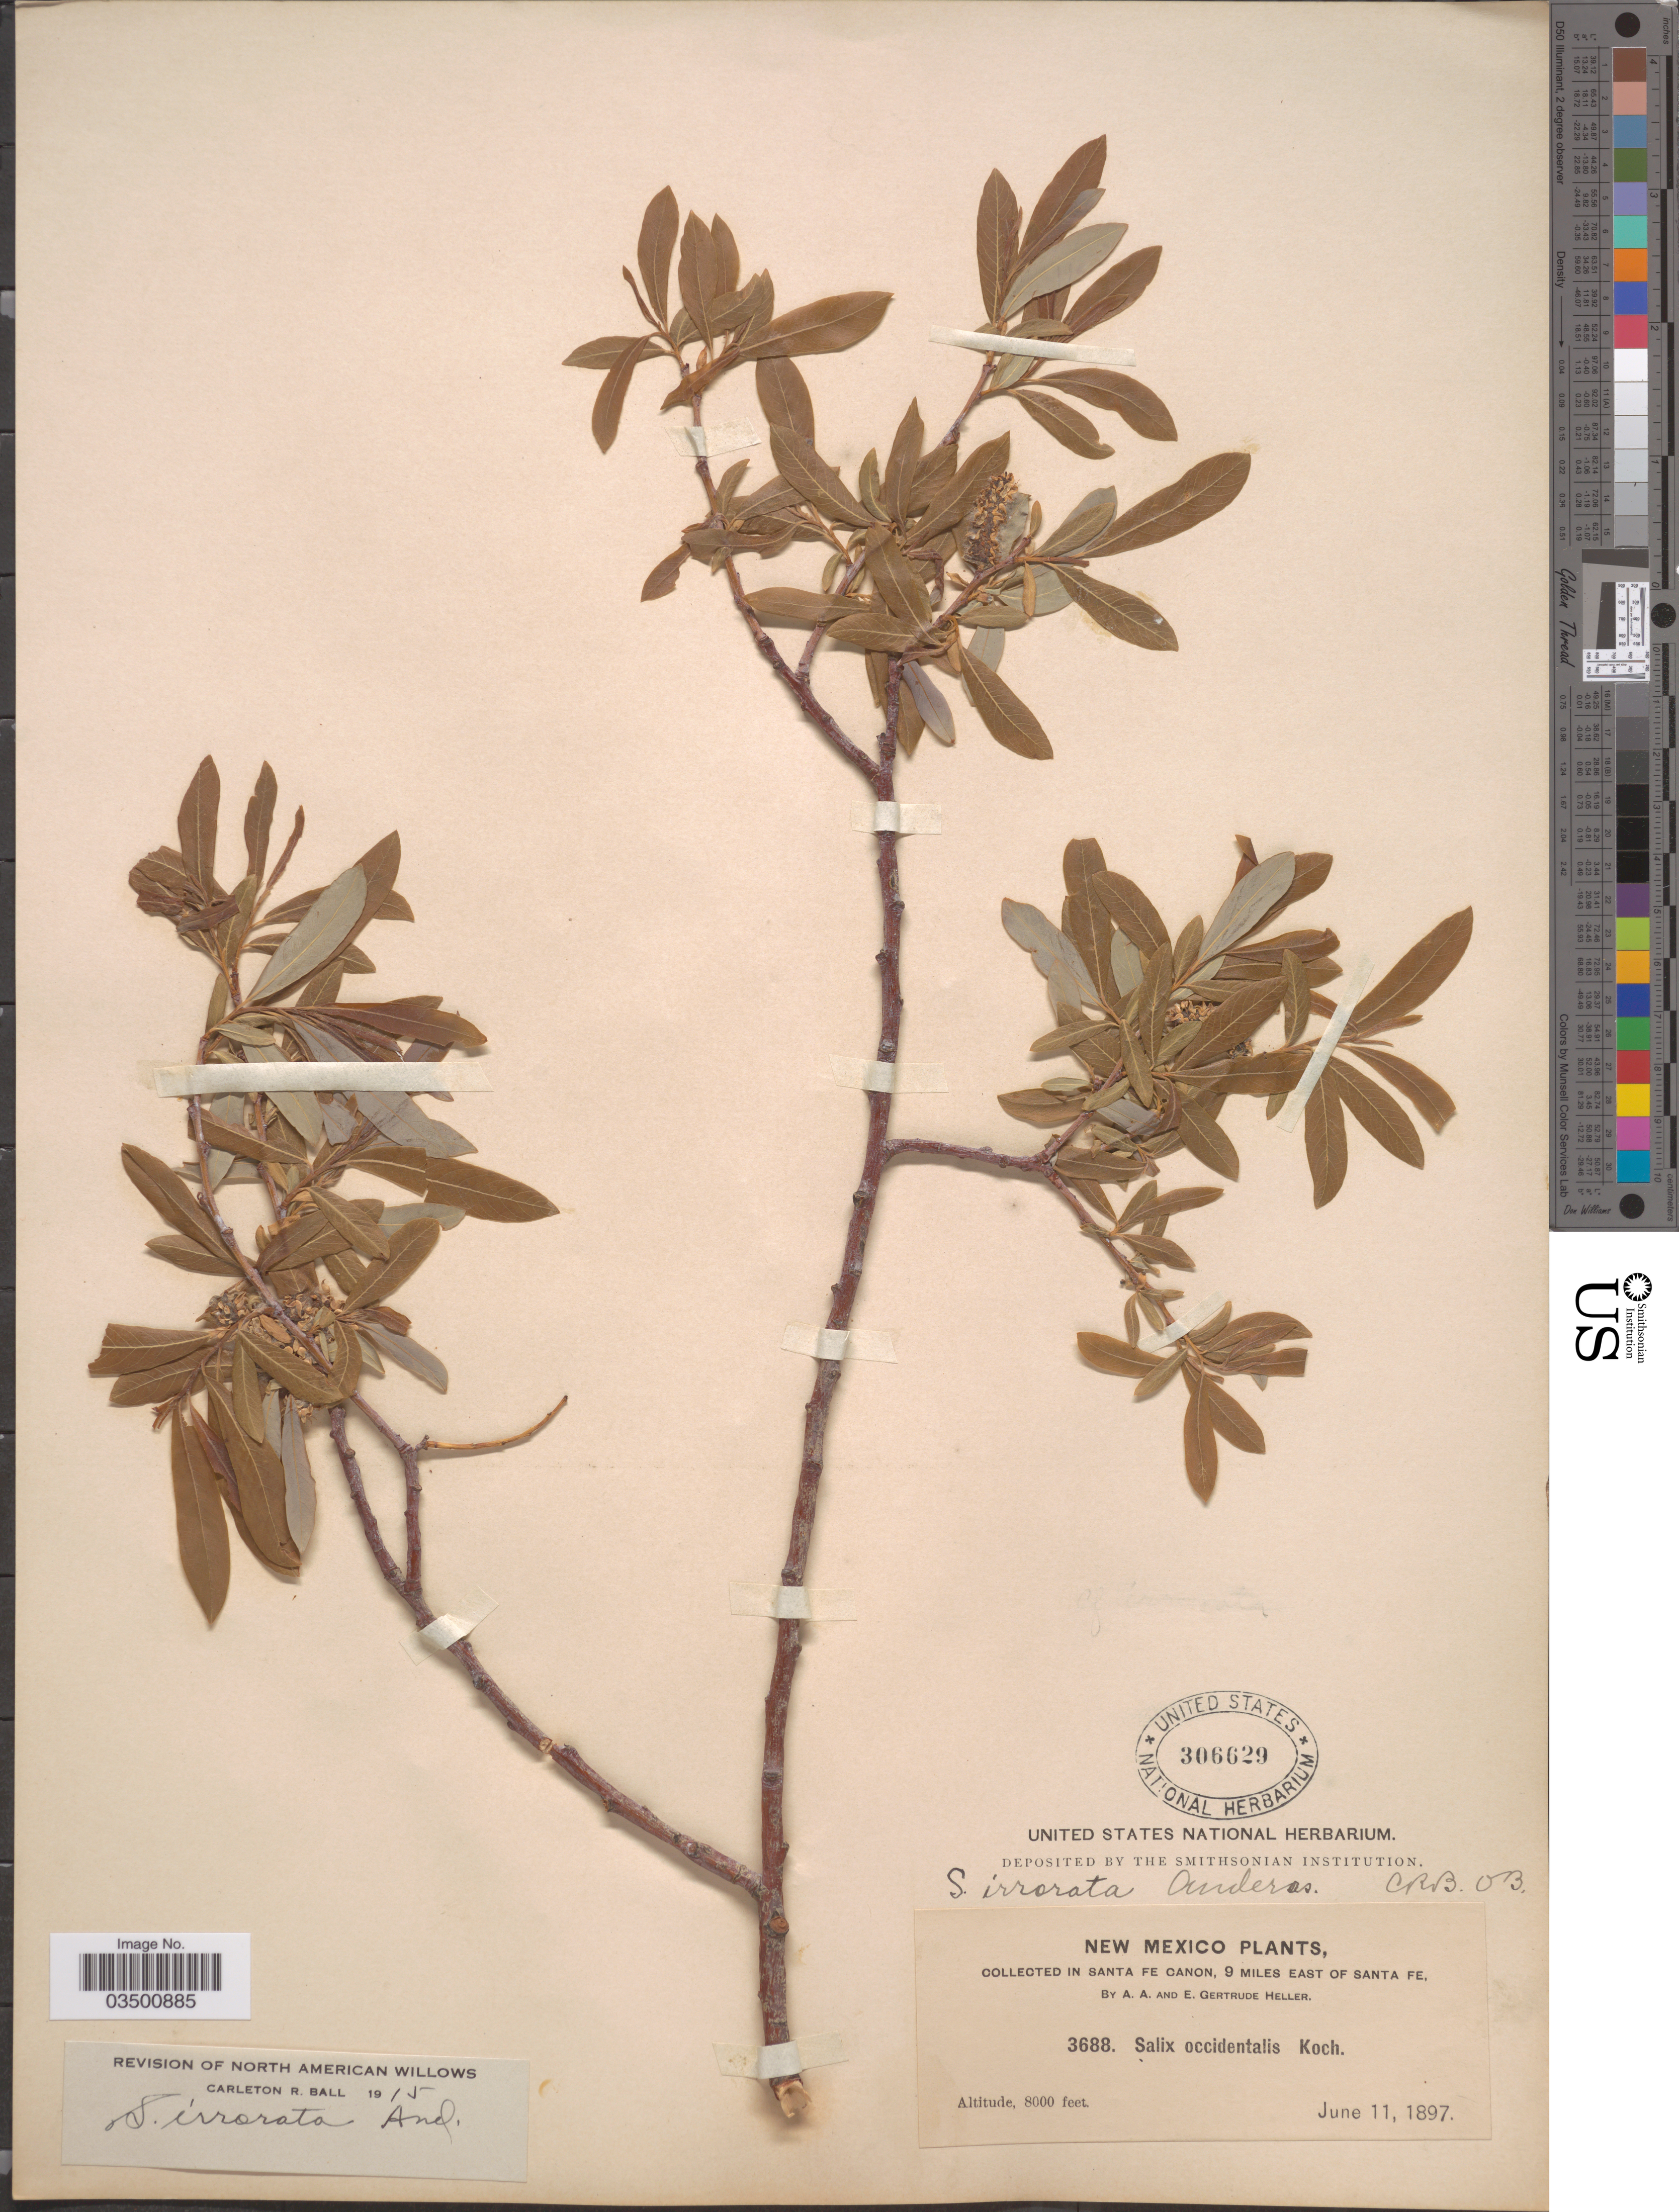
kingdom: Plantae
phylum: Tracheophyta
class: Magnoliopsida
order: Malpighiales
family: Salicaceae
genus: Salix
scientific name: Salix irrorata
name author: Andersson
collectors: A. A. Heller & E. G. Heller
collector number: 3688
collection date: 1897-06-11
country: United States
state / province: New Mexico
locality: In Santa Fe Canon, 9 miles east of Santa Fe.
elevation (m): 2438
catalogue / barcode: US 306629